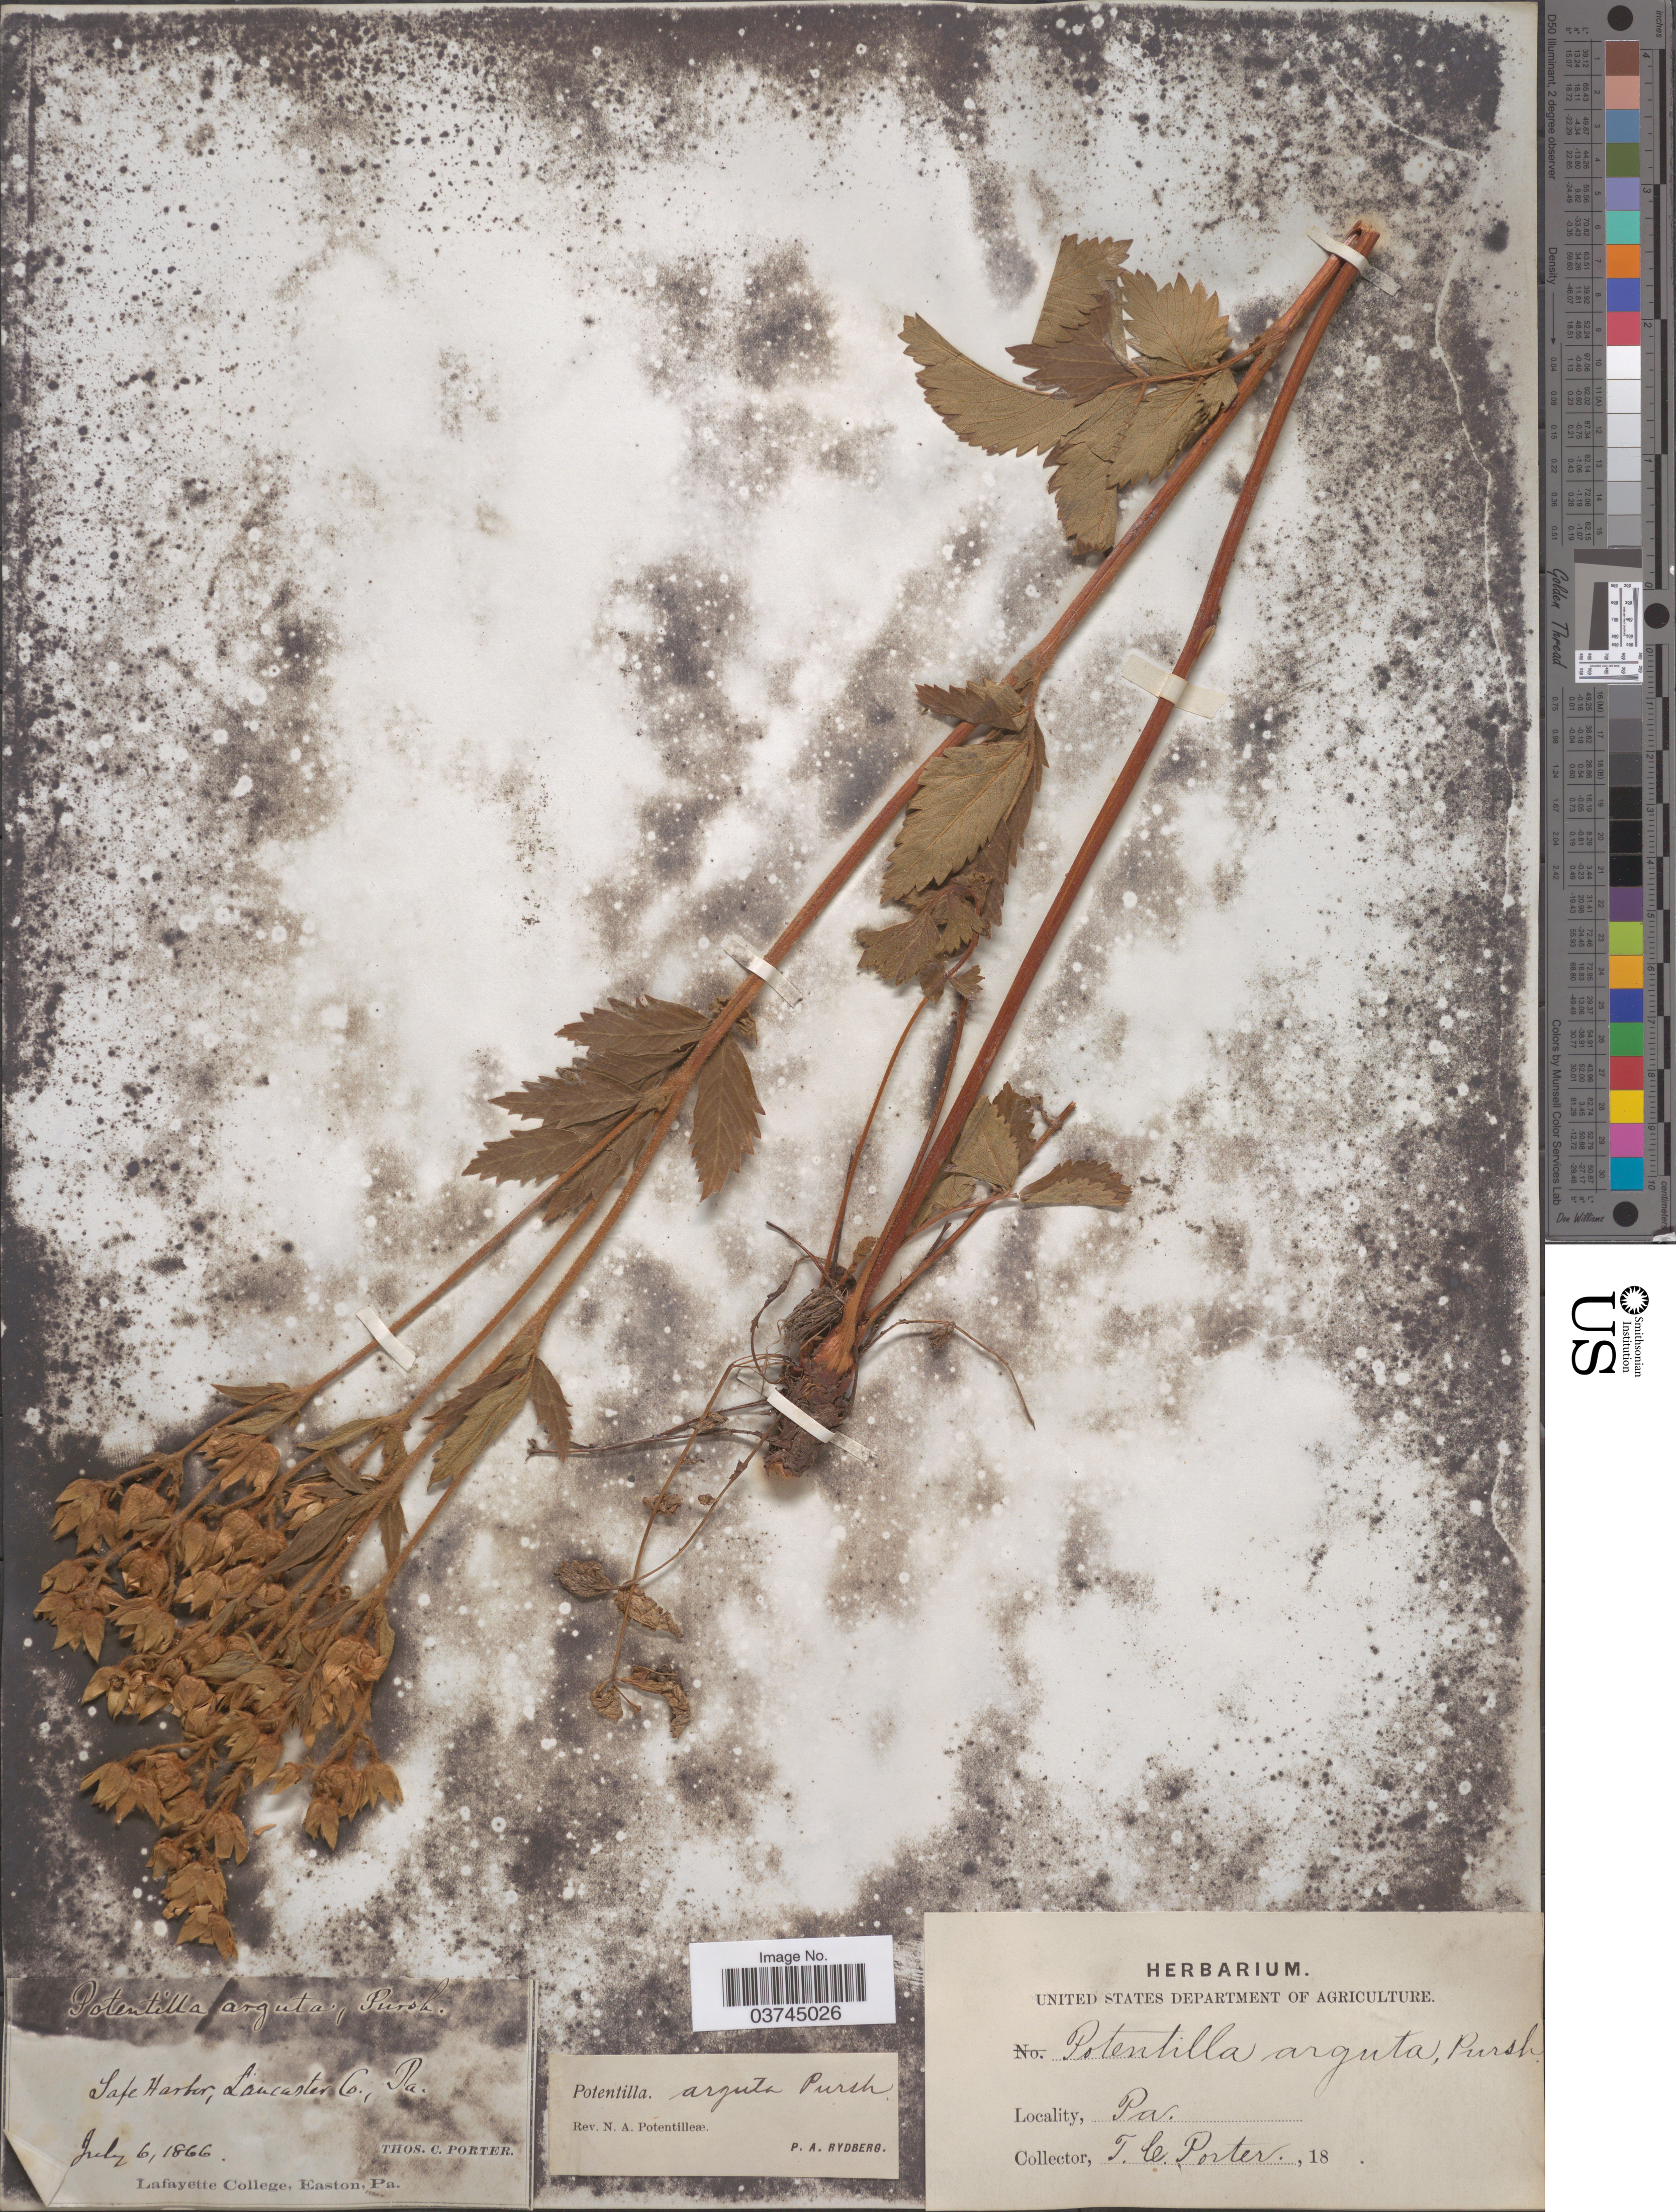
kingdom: Plantae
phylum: Tracheophyta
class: Magnoliopsida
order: Rosales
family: Rosaceae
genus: Drymocallis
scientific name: Drymocallis arguta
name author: (Pursh) Rydb.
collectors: T. Porter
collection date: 1866-07-06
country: United States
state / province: Pennsylvania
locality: Safe Harbor, Lancaster Co.